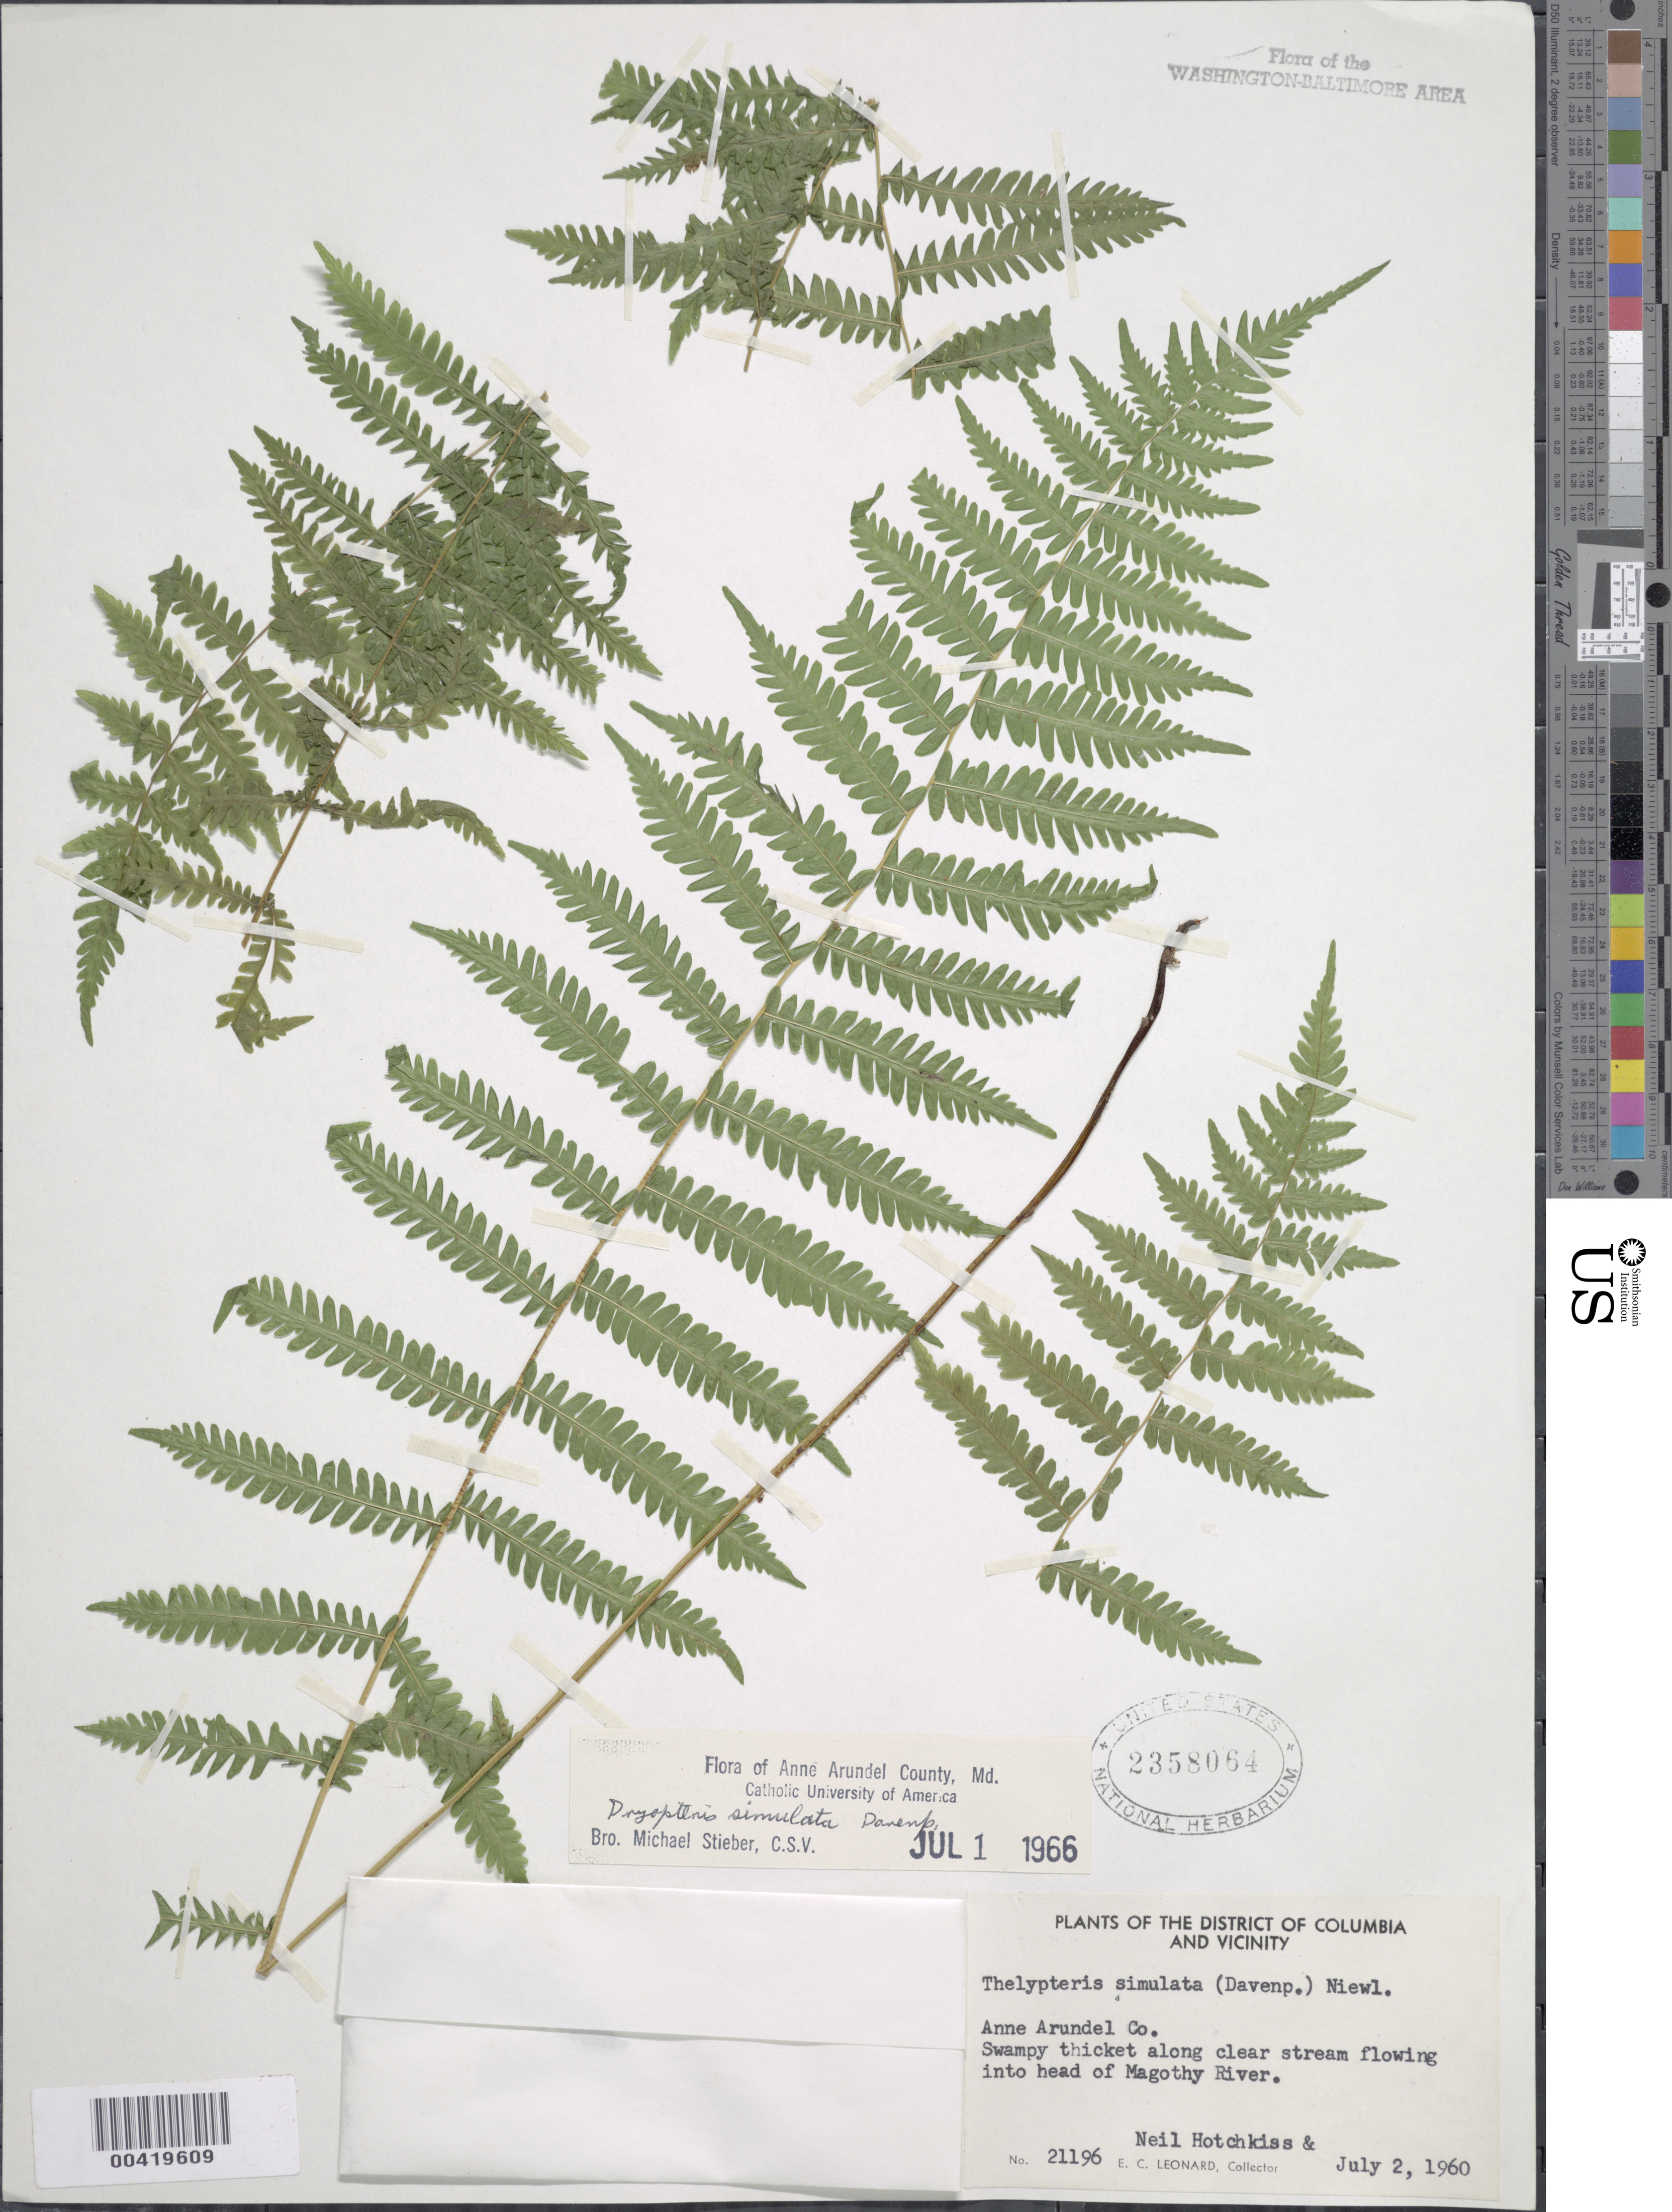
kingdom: Plantae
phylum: Tracheophyta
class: Polypodiopsida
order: Polypodiales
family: Thelypteridaceae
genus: Parathelypteris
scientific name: Parathelypteris simulata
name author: (Davenp.) Holttum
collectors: N. Hotchkiss & E. C. Leonard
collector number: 21196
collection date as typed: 02 Jul 1960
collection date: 1960-07-02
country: United States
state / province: Maryland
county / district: Anne Arundel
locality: Magothy River Tributary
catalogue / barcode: US 2358064